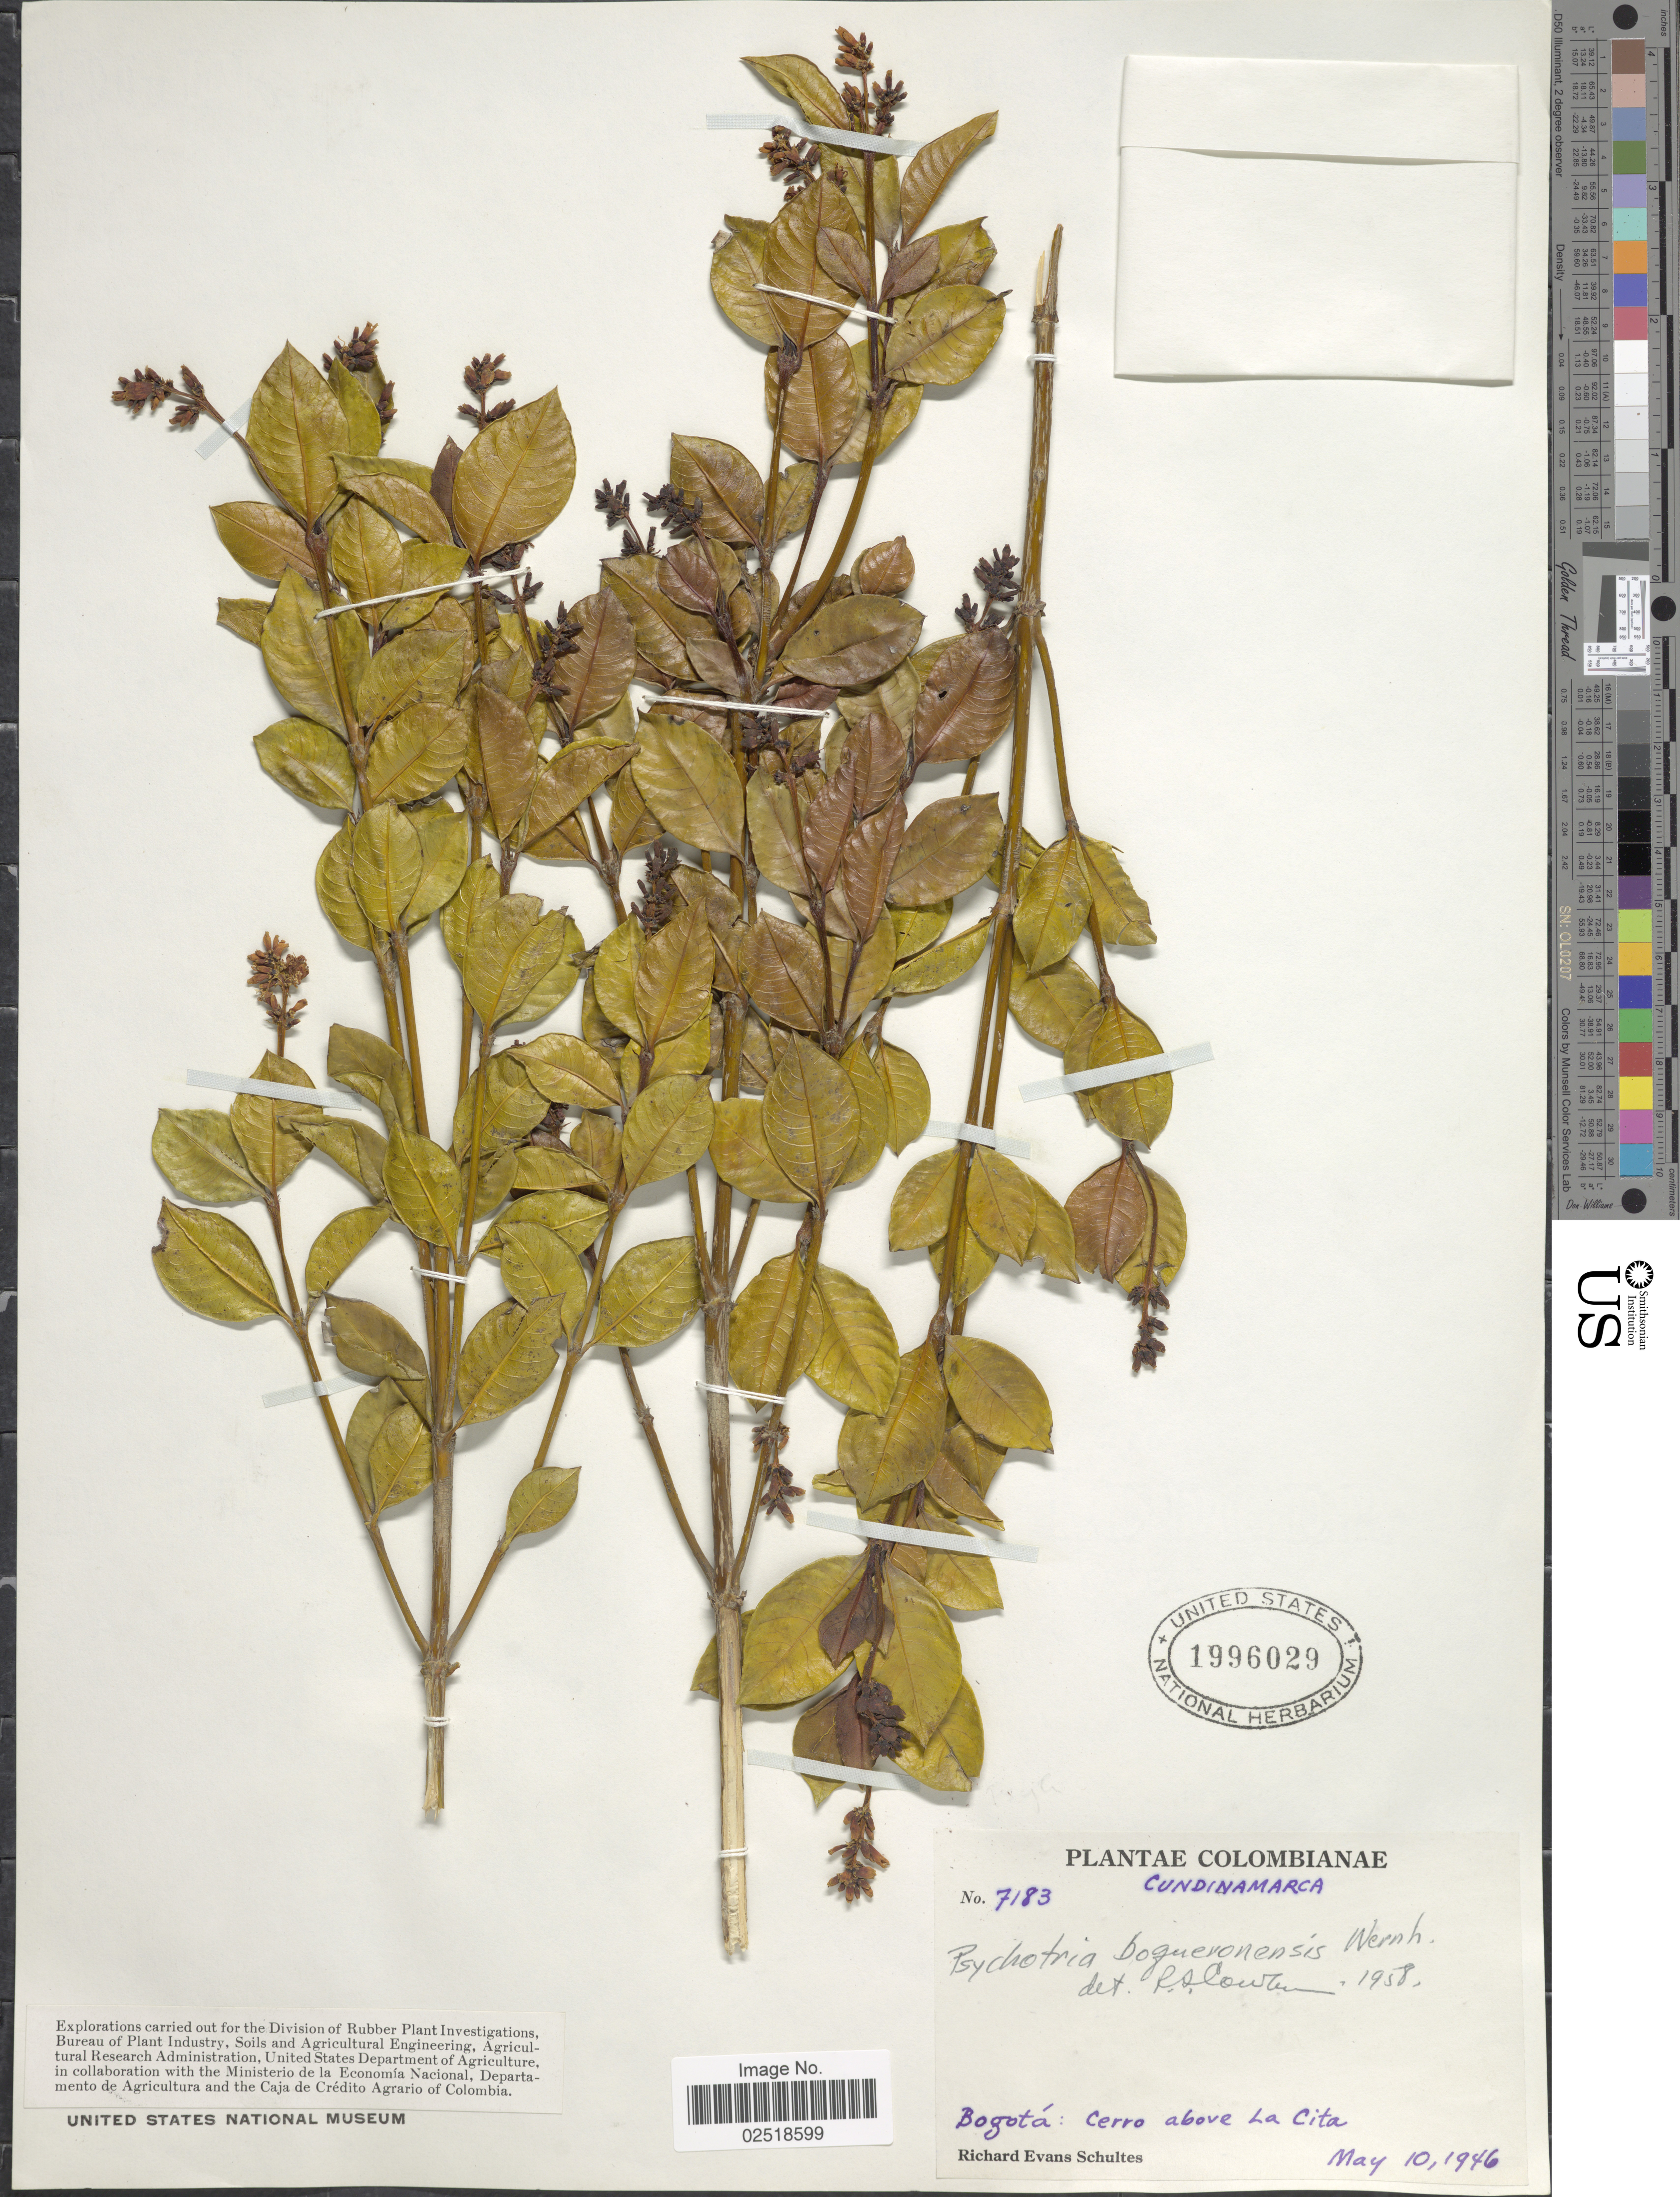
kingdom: Plantae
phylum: Tracheophyta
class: Magnoliopsida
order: Gentianales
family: Rubiaceae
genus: Psychotria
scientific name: Psychotria boqueronensis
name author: Wernham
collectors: R. E. Schultes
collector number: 7183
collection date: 1946-05-10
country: Colombia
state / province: Bogota D.C.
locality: Cundinamarca, Bogotá: Cerro above La Cita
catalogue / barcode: US 1996028